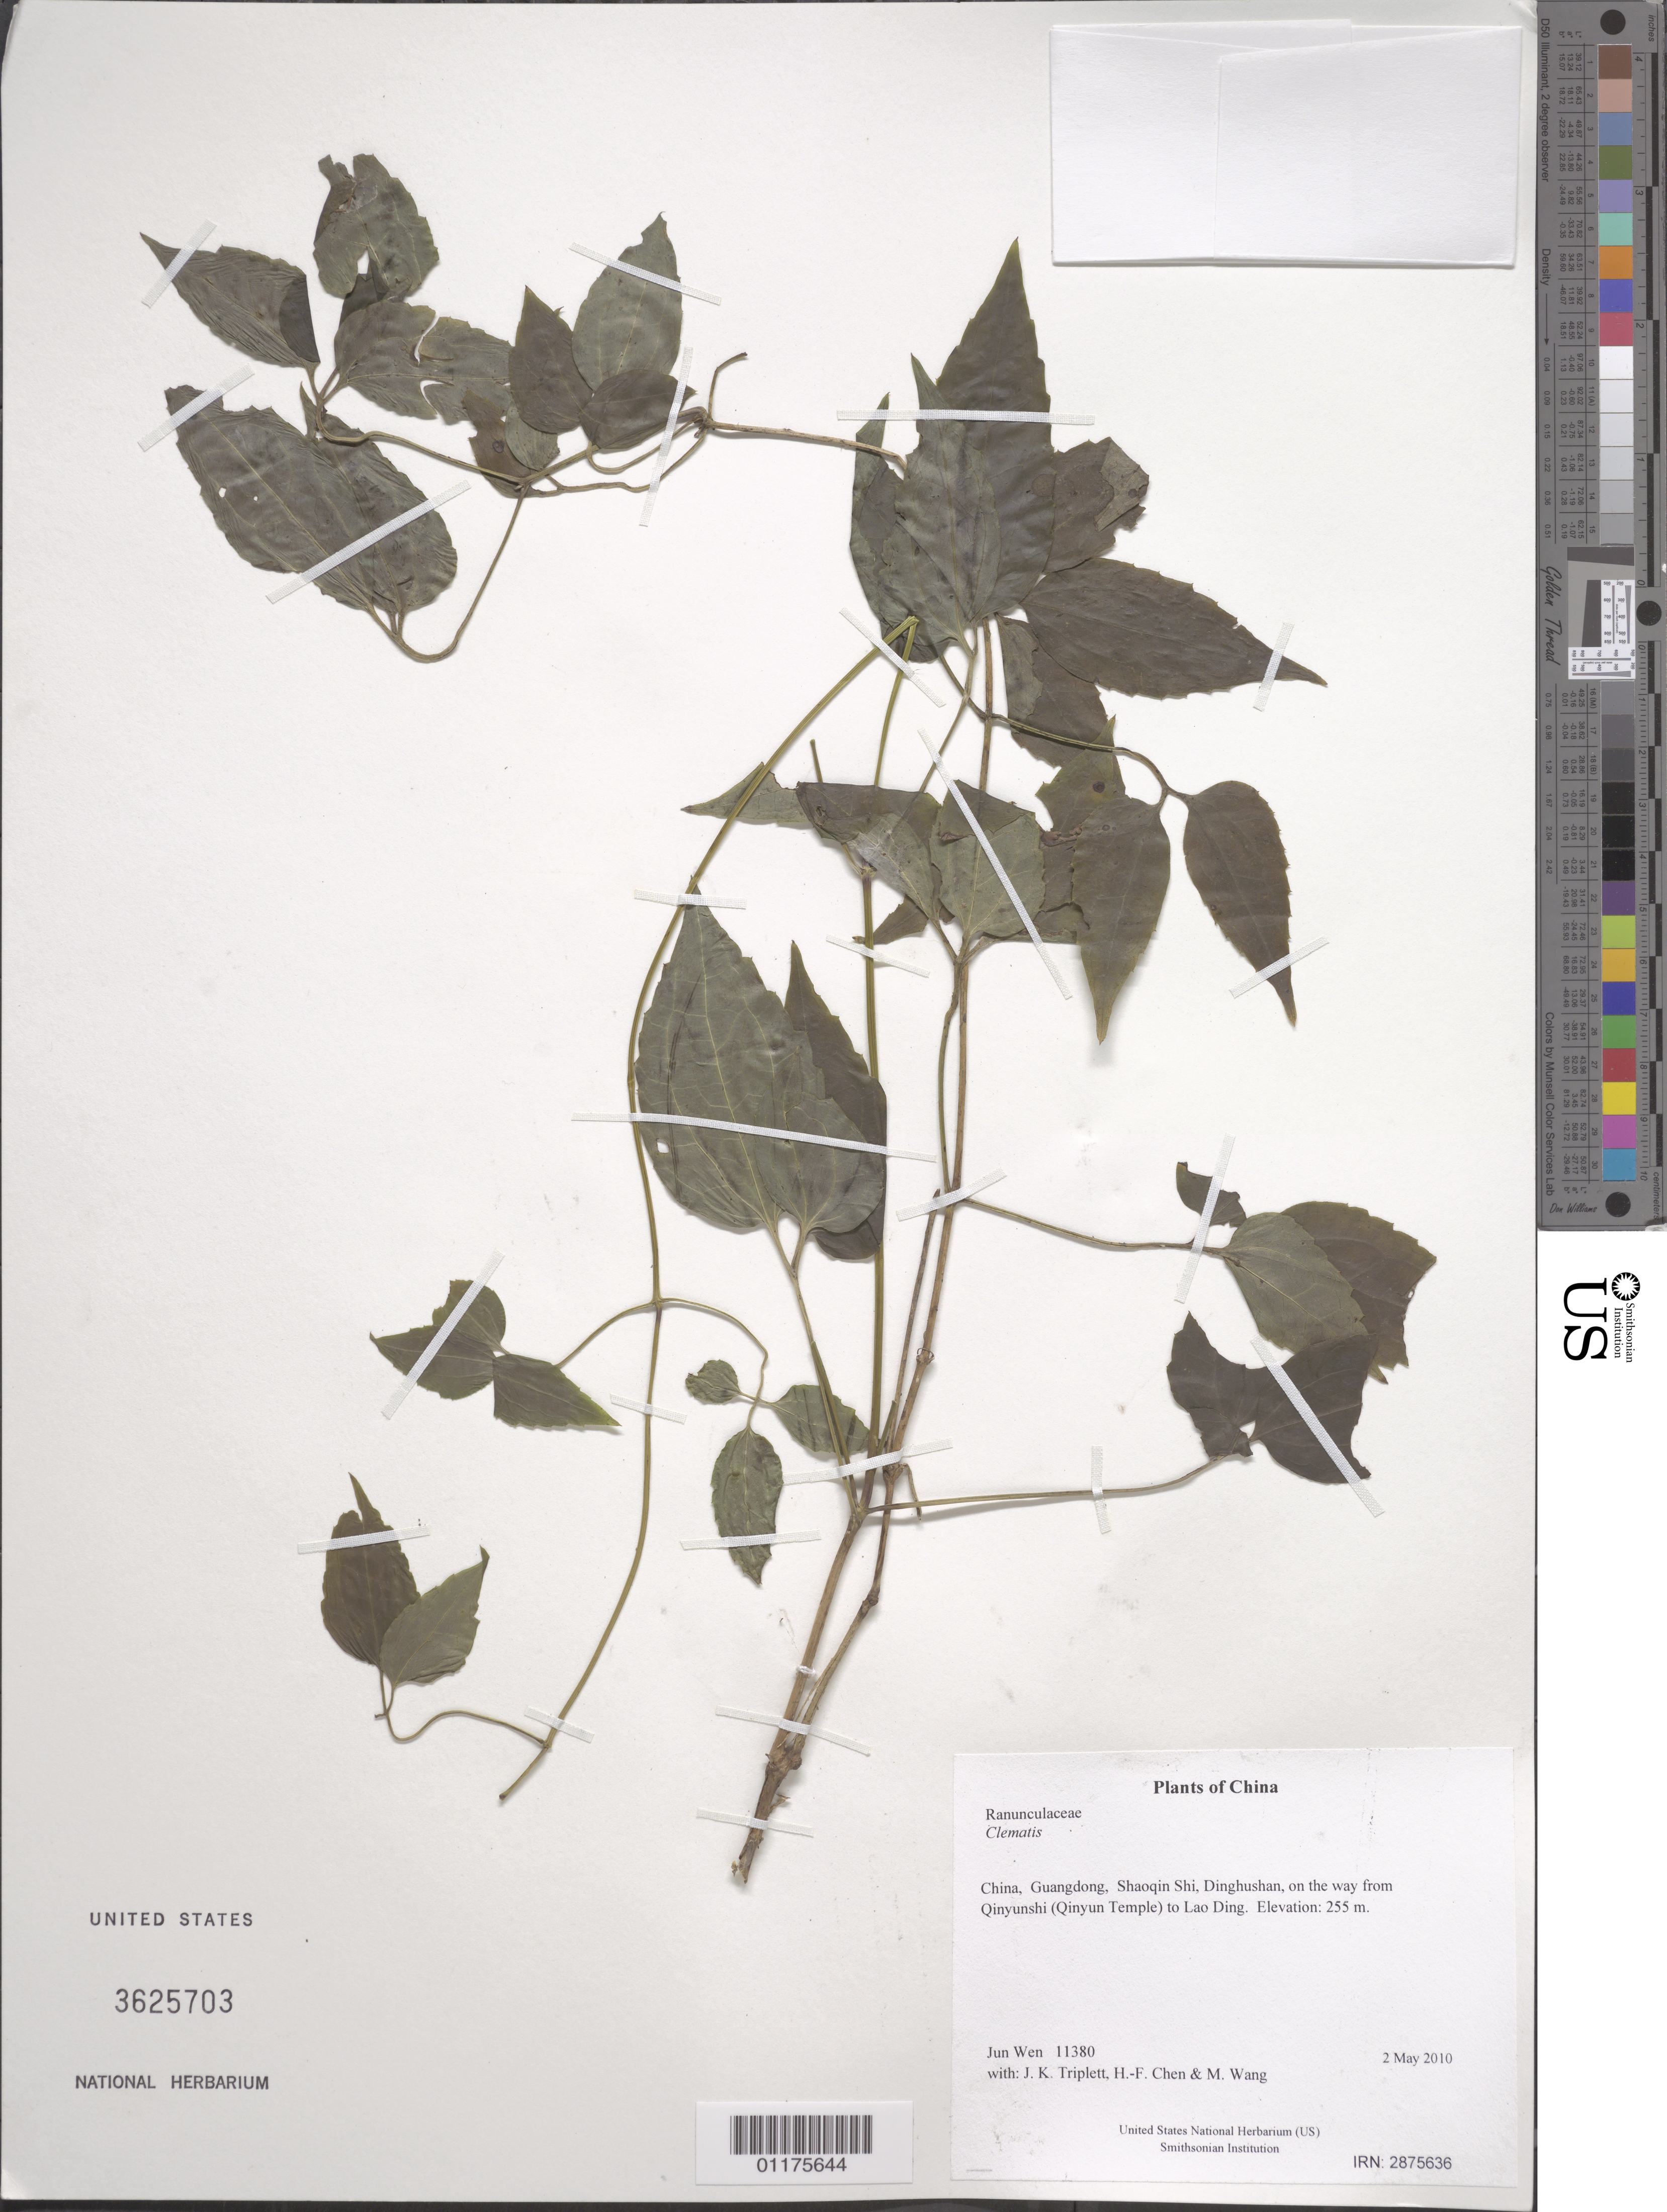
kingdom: Plantae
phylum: Tracheophyta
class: Magnoliopsida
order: Ranunculales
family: Ranunculaceae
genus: Clematis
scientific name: Clematis sp.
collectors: J. Wen, J. K. Triplett, H.-F. Chen & M. Wang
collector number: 11380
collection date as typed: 2 May 2010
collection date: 2010-05-02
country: China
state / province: Guangdong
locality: Shaoqin Shi, Dinghushan, on the way from Qinyunshi (Qinyun Temple) to Lao Ding.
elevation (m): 255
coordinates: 23 09.575 N, 112 31.817 E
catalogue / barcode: US 3625703